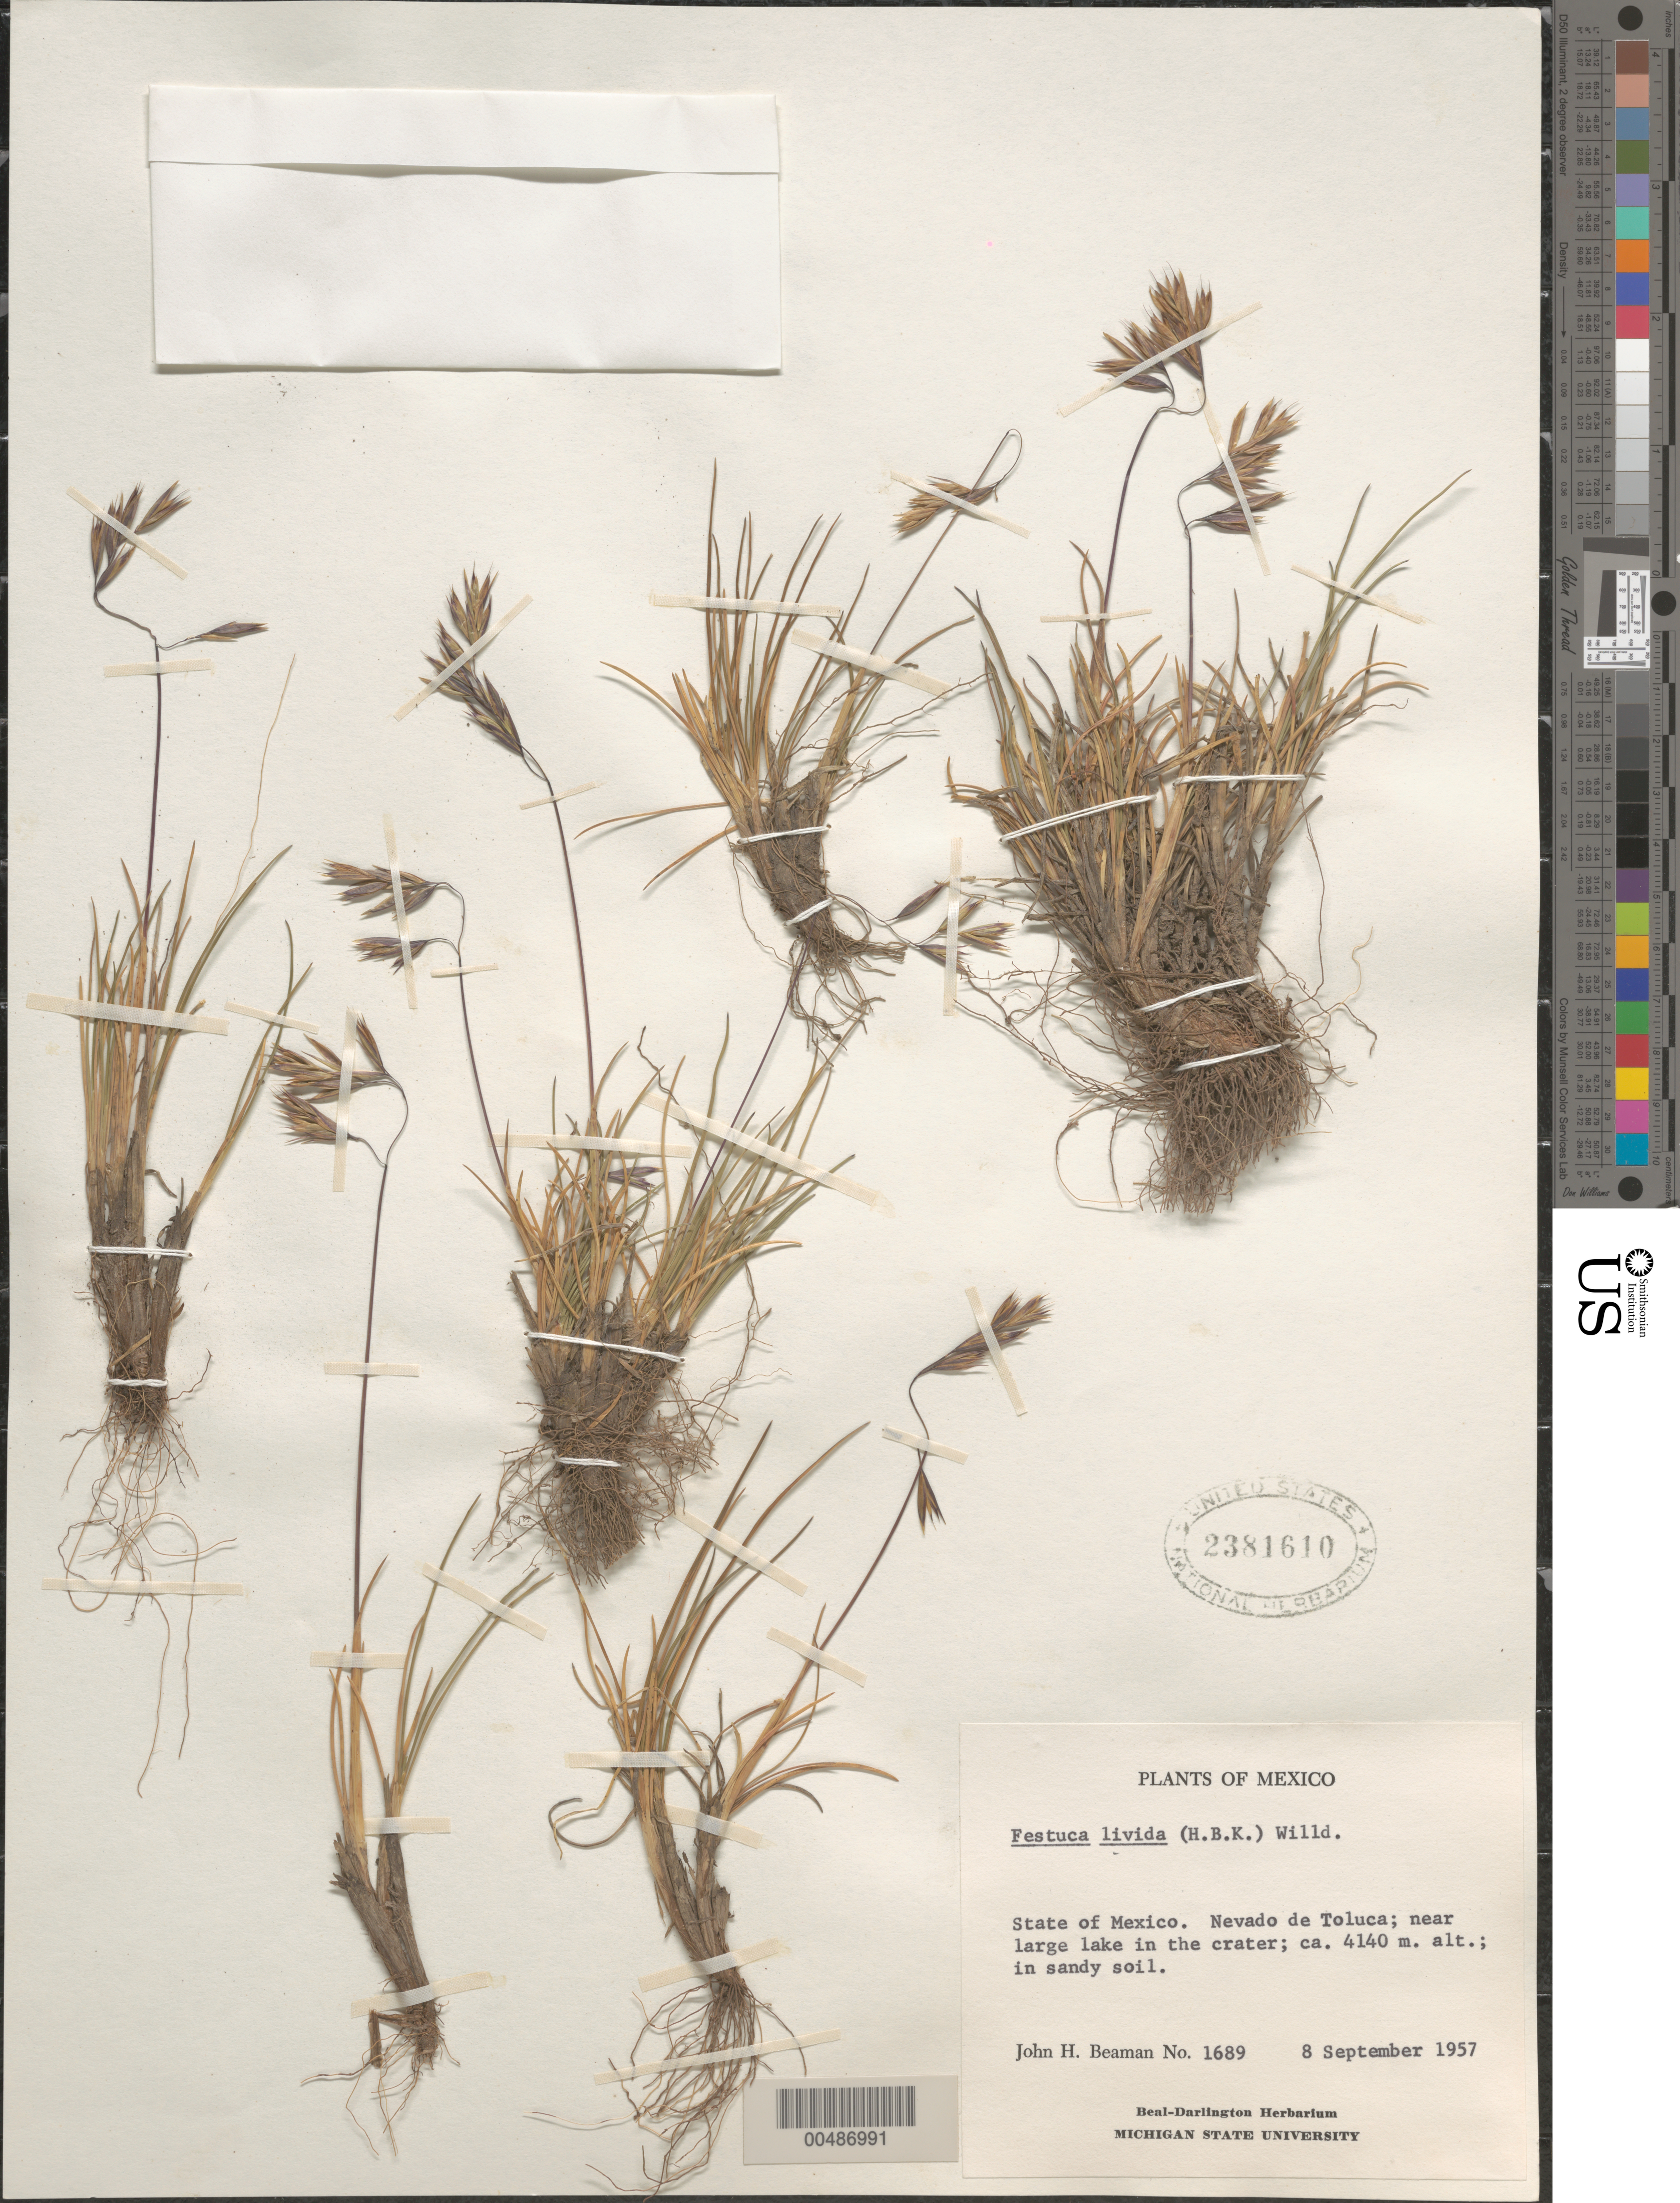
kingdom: Plantae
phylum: Tracheophyta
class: Liliopsida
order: Poales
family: Poaceae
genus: Helleria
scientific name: Helleria livida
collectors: J. H. Beaman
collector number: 1689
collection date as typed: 8 Sep 1957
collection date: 1957-09-08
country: Mexico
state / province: México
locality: Nevado de Toluca; near large lake in the crater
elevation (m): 4140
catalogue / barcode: US 2380610